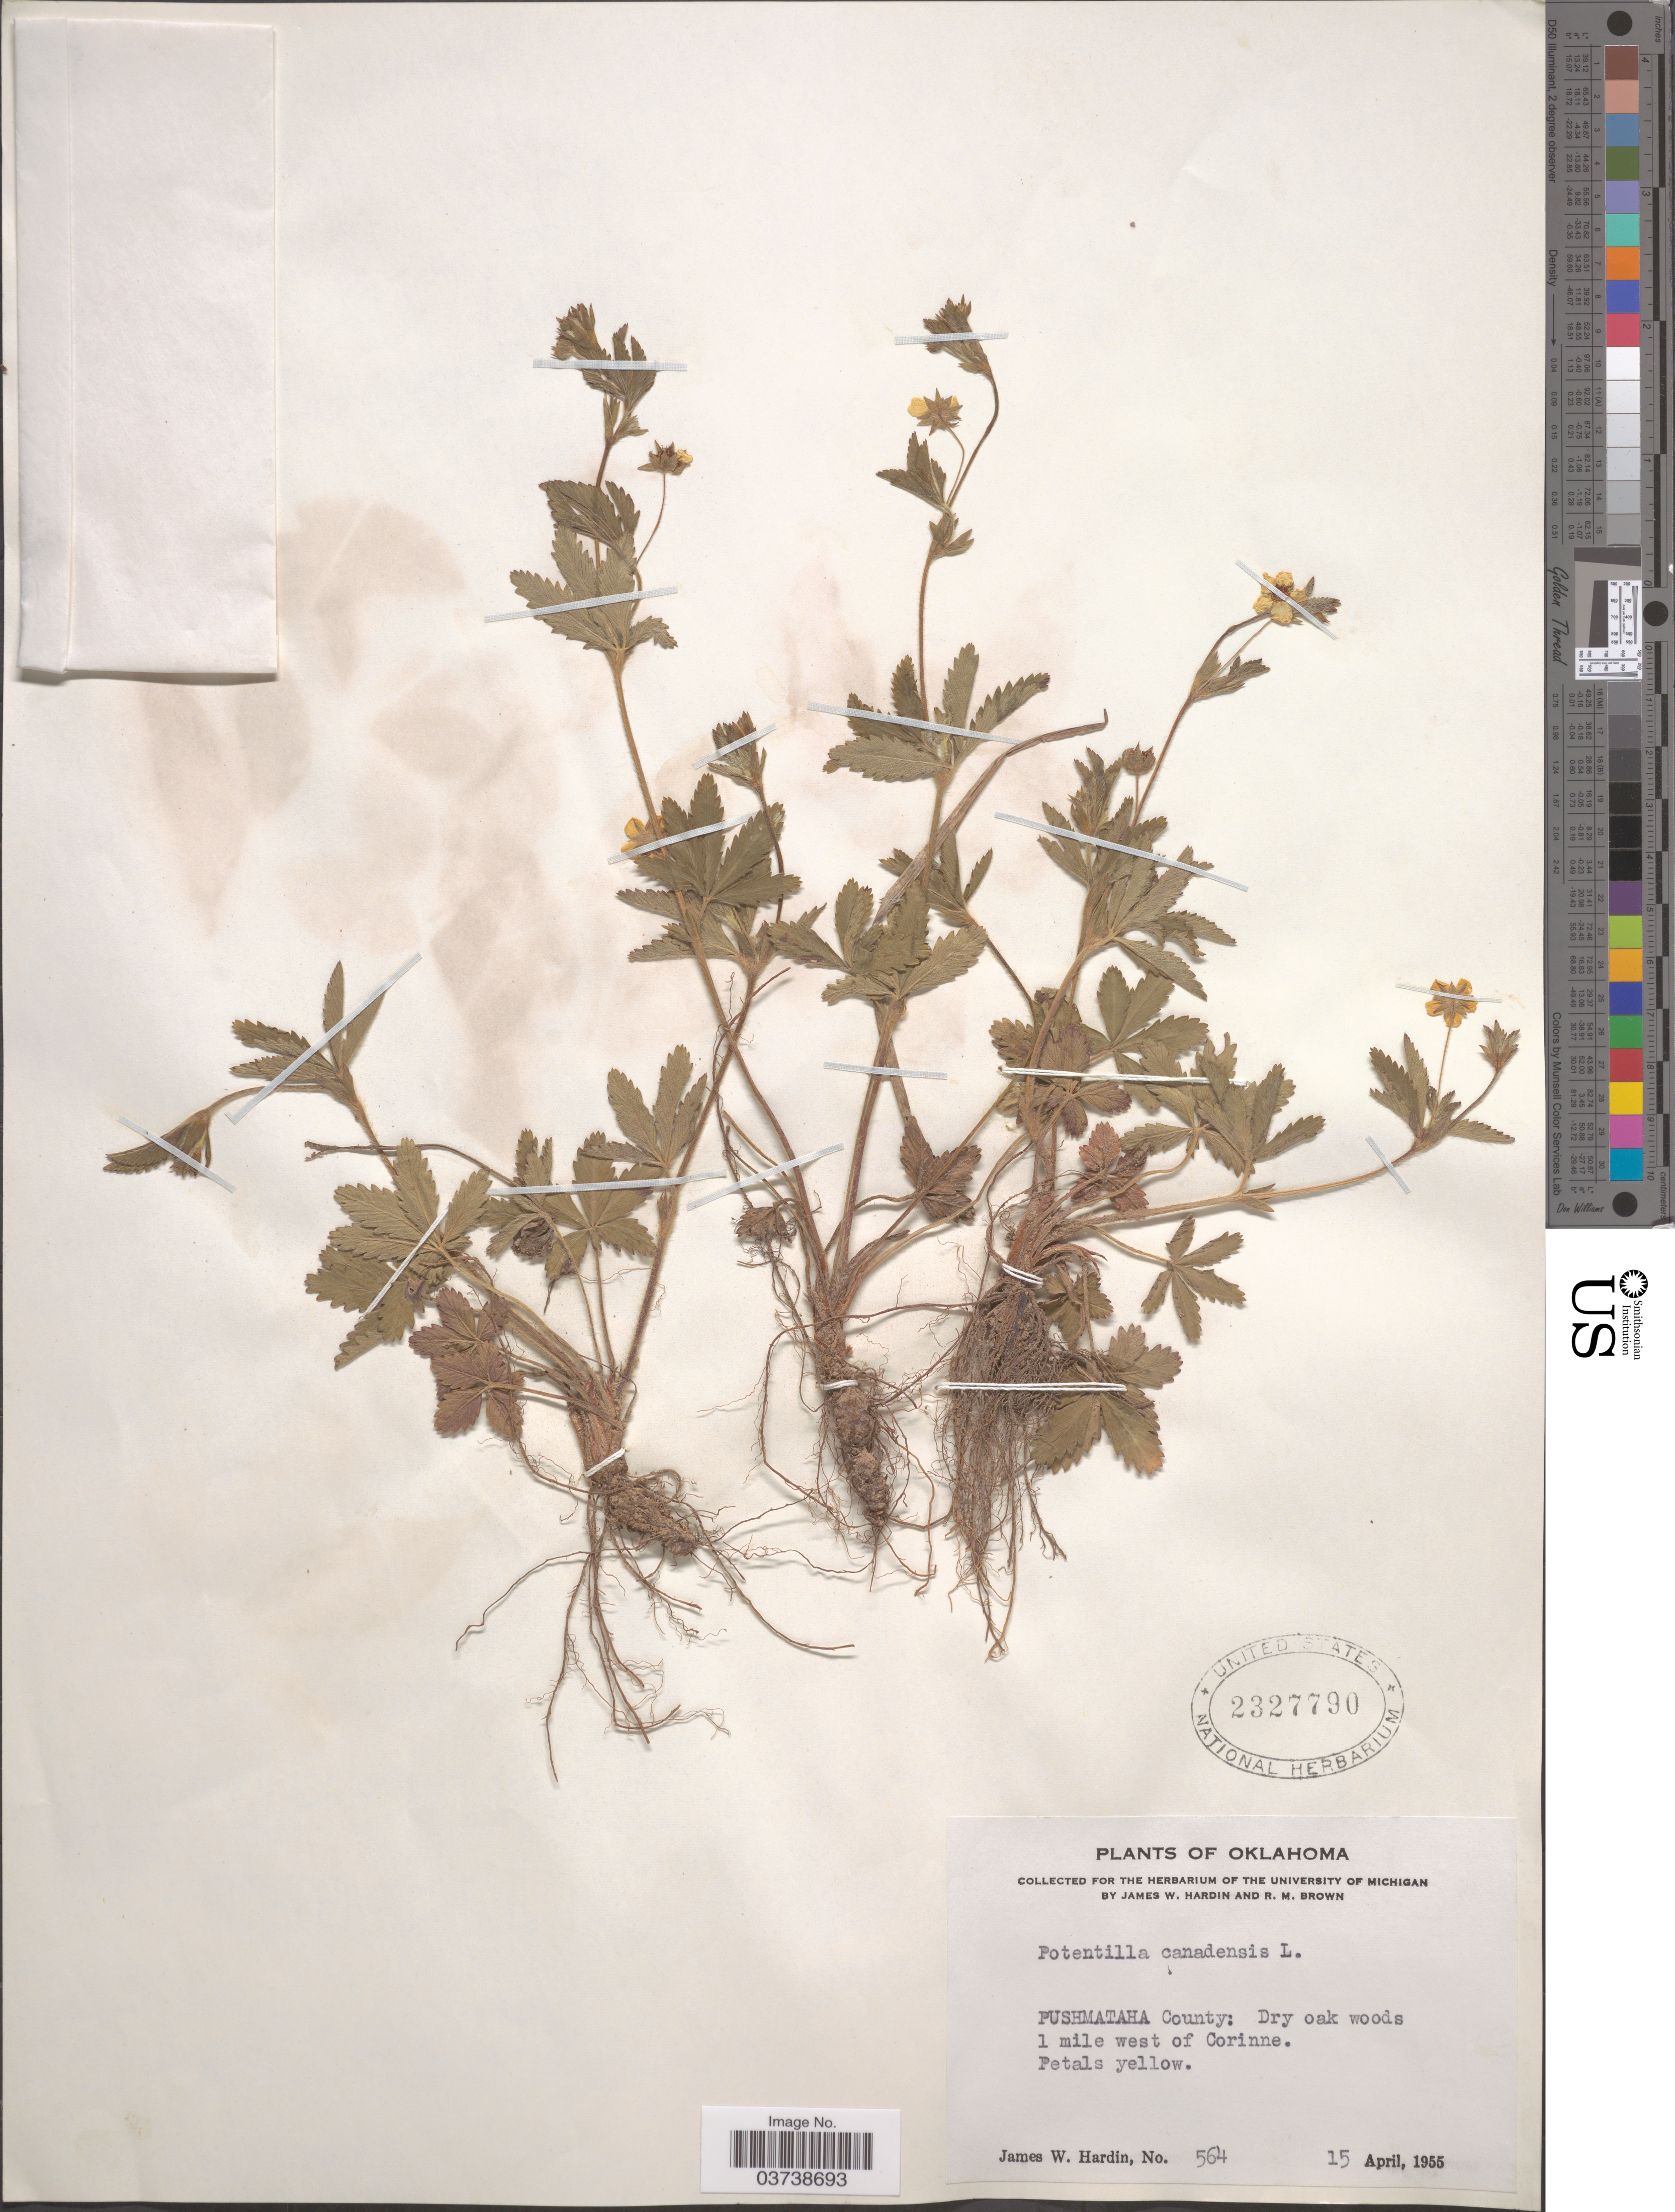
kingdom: Plantae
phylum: Tracheophyta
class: Magnoliopsida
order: Rosales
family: Rosaceae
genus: Potentilla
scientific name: Potentilla canadensis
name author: L.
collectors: J. W. Hardin & R. Brown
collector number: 564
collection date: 1955-04-15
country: United States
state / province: Oklahoma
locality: Pushmataha County: 1 mile west of Corinne.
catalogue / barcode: US 2327790